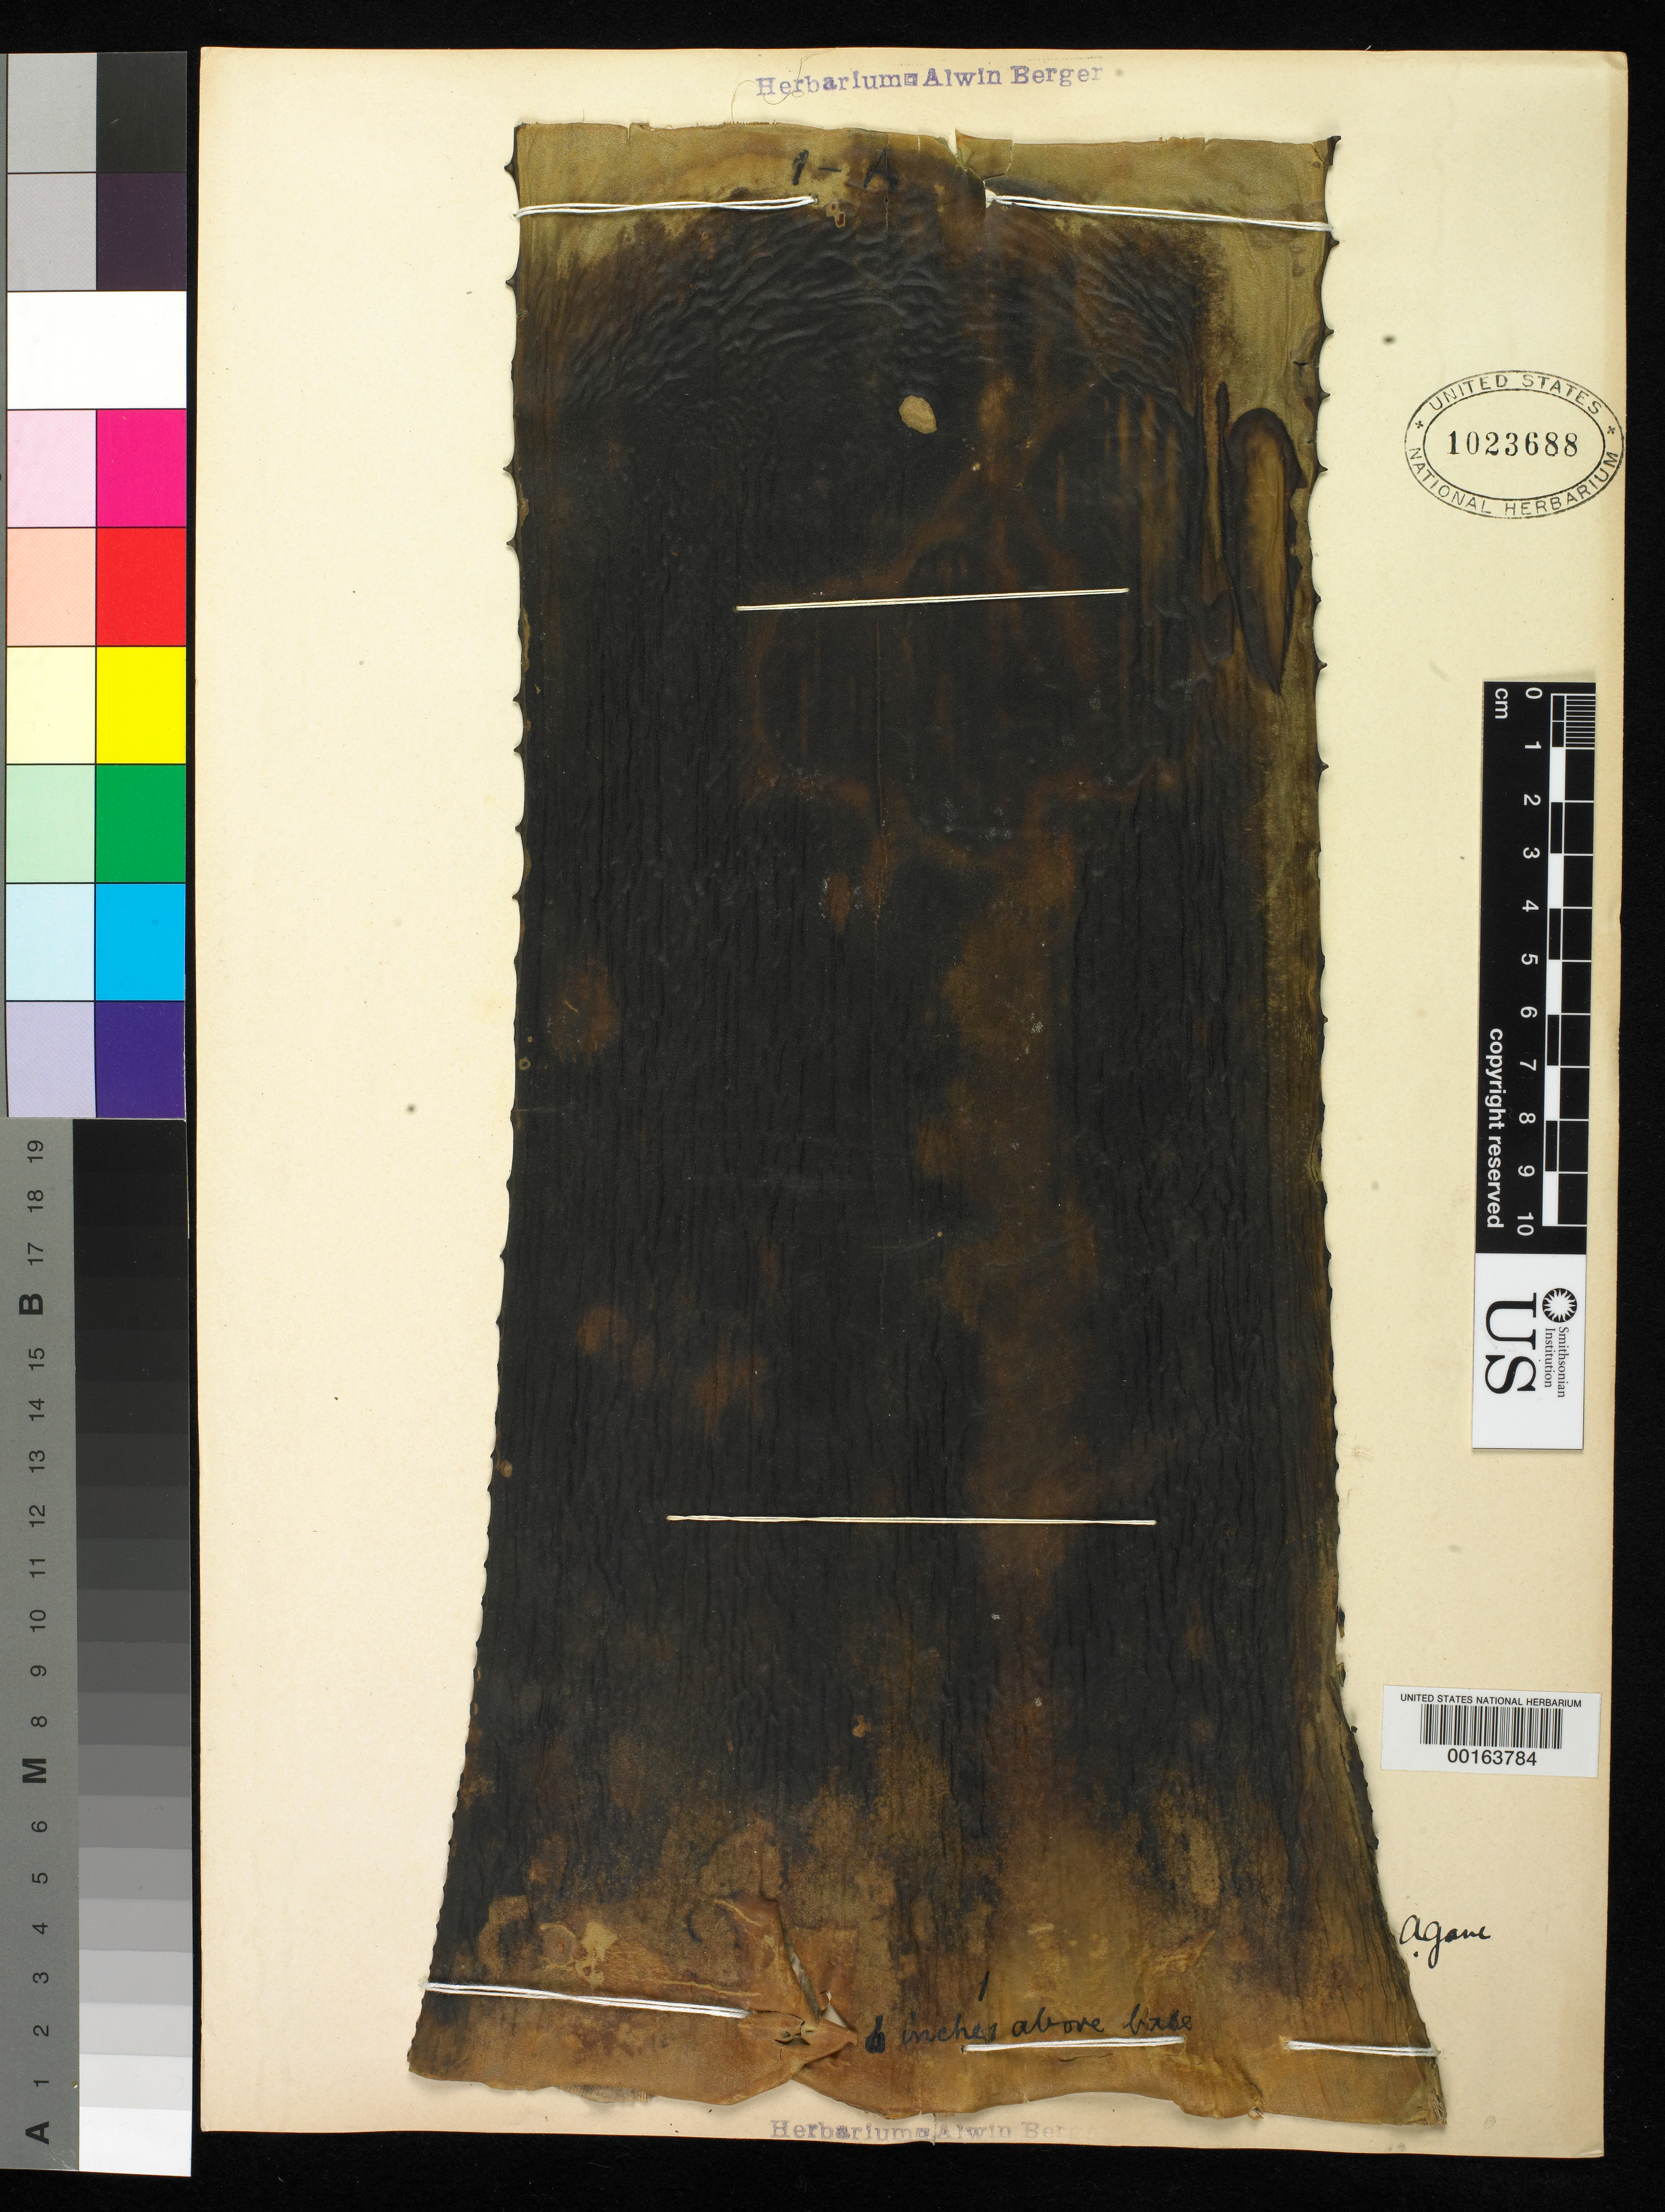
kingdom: Plantae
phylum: Tracheophyta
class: Liliopsida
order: Asparagales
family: Asparagaceae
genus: Agave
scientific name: Agave sp.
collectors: ex herb. A. Berger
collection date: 1909-06-02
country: Mexico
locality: Cultivated at La Mortola, Italy.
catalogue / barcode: US 1023688